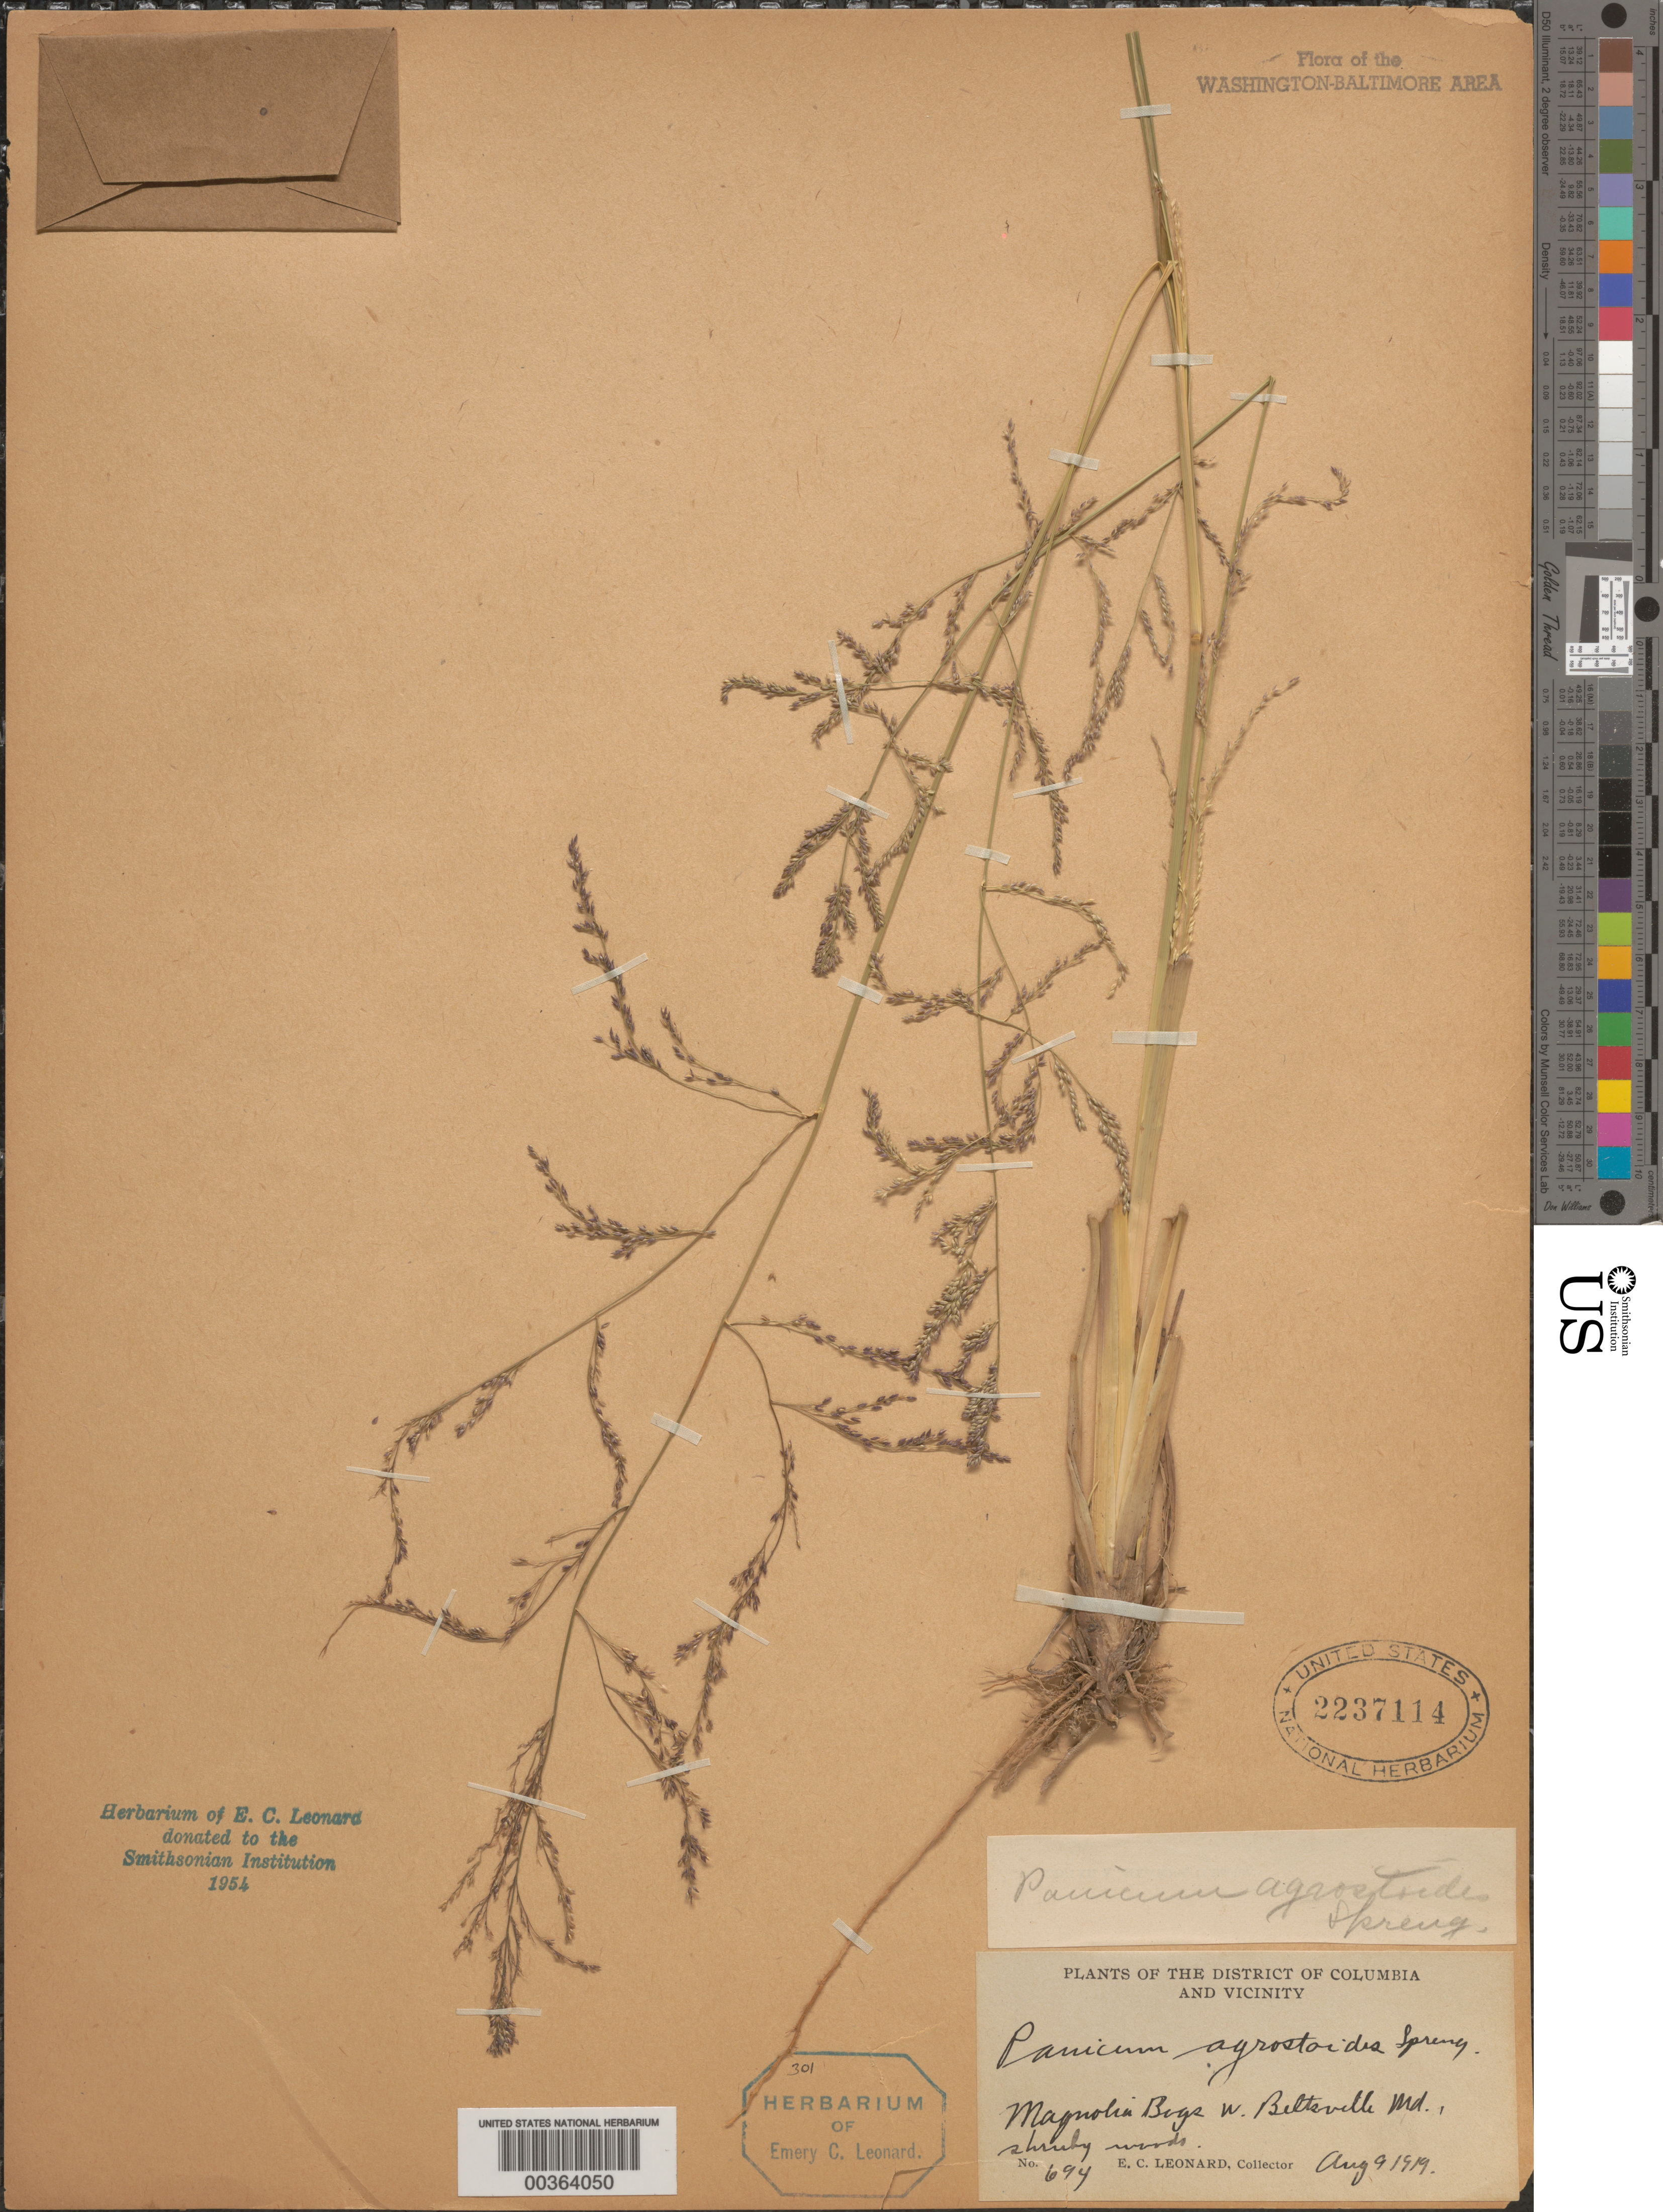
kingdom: Plantae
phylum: Tracheophyta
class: Liliopsida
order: Poales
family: Poaceae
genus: Coleataenia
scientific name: Coleataenia rigidula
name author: (Bosc ex Nees) LeBlond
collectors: E. C. Leonard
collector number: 694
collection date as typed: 09 Aug 1919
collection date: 1919-08-09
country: United States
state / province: Maryland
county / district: Prince George's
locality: Magnolia Bogs, west of Beltsville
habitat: Magnolia bog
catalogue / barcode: US 2237114